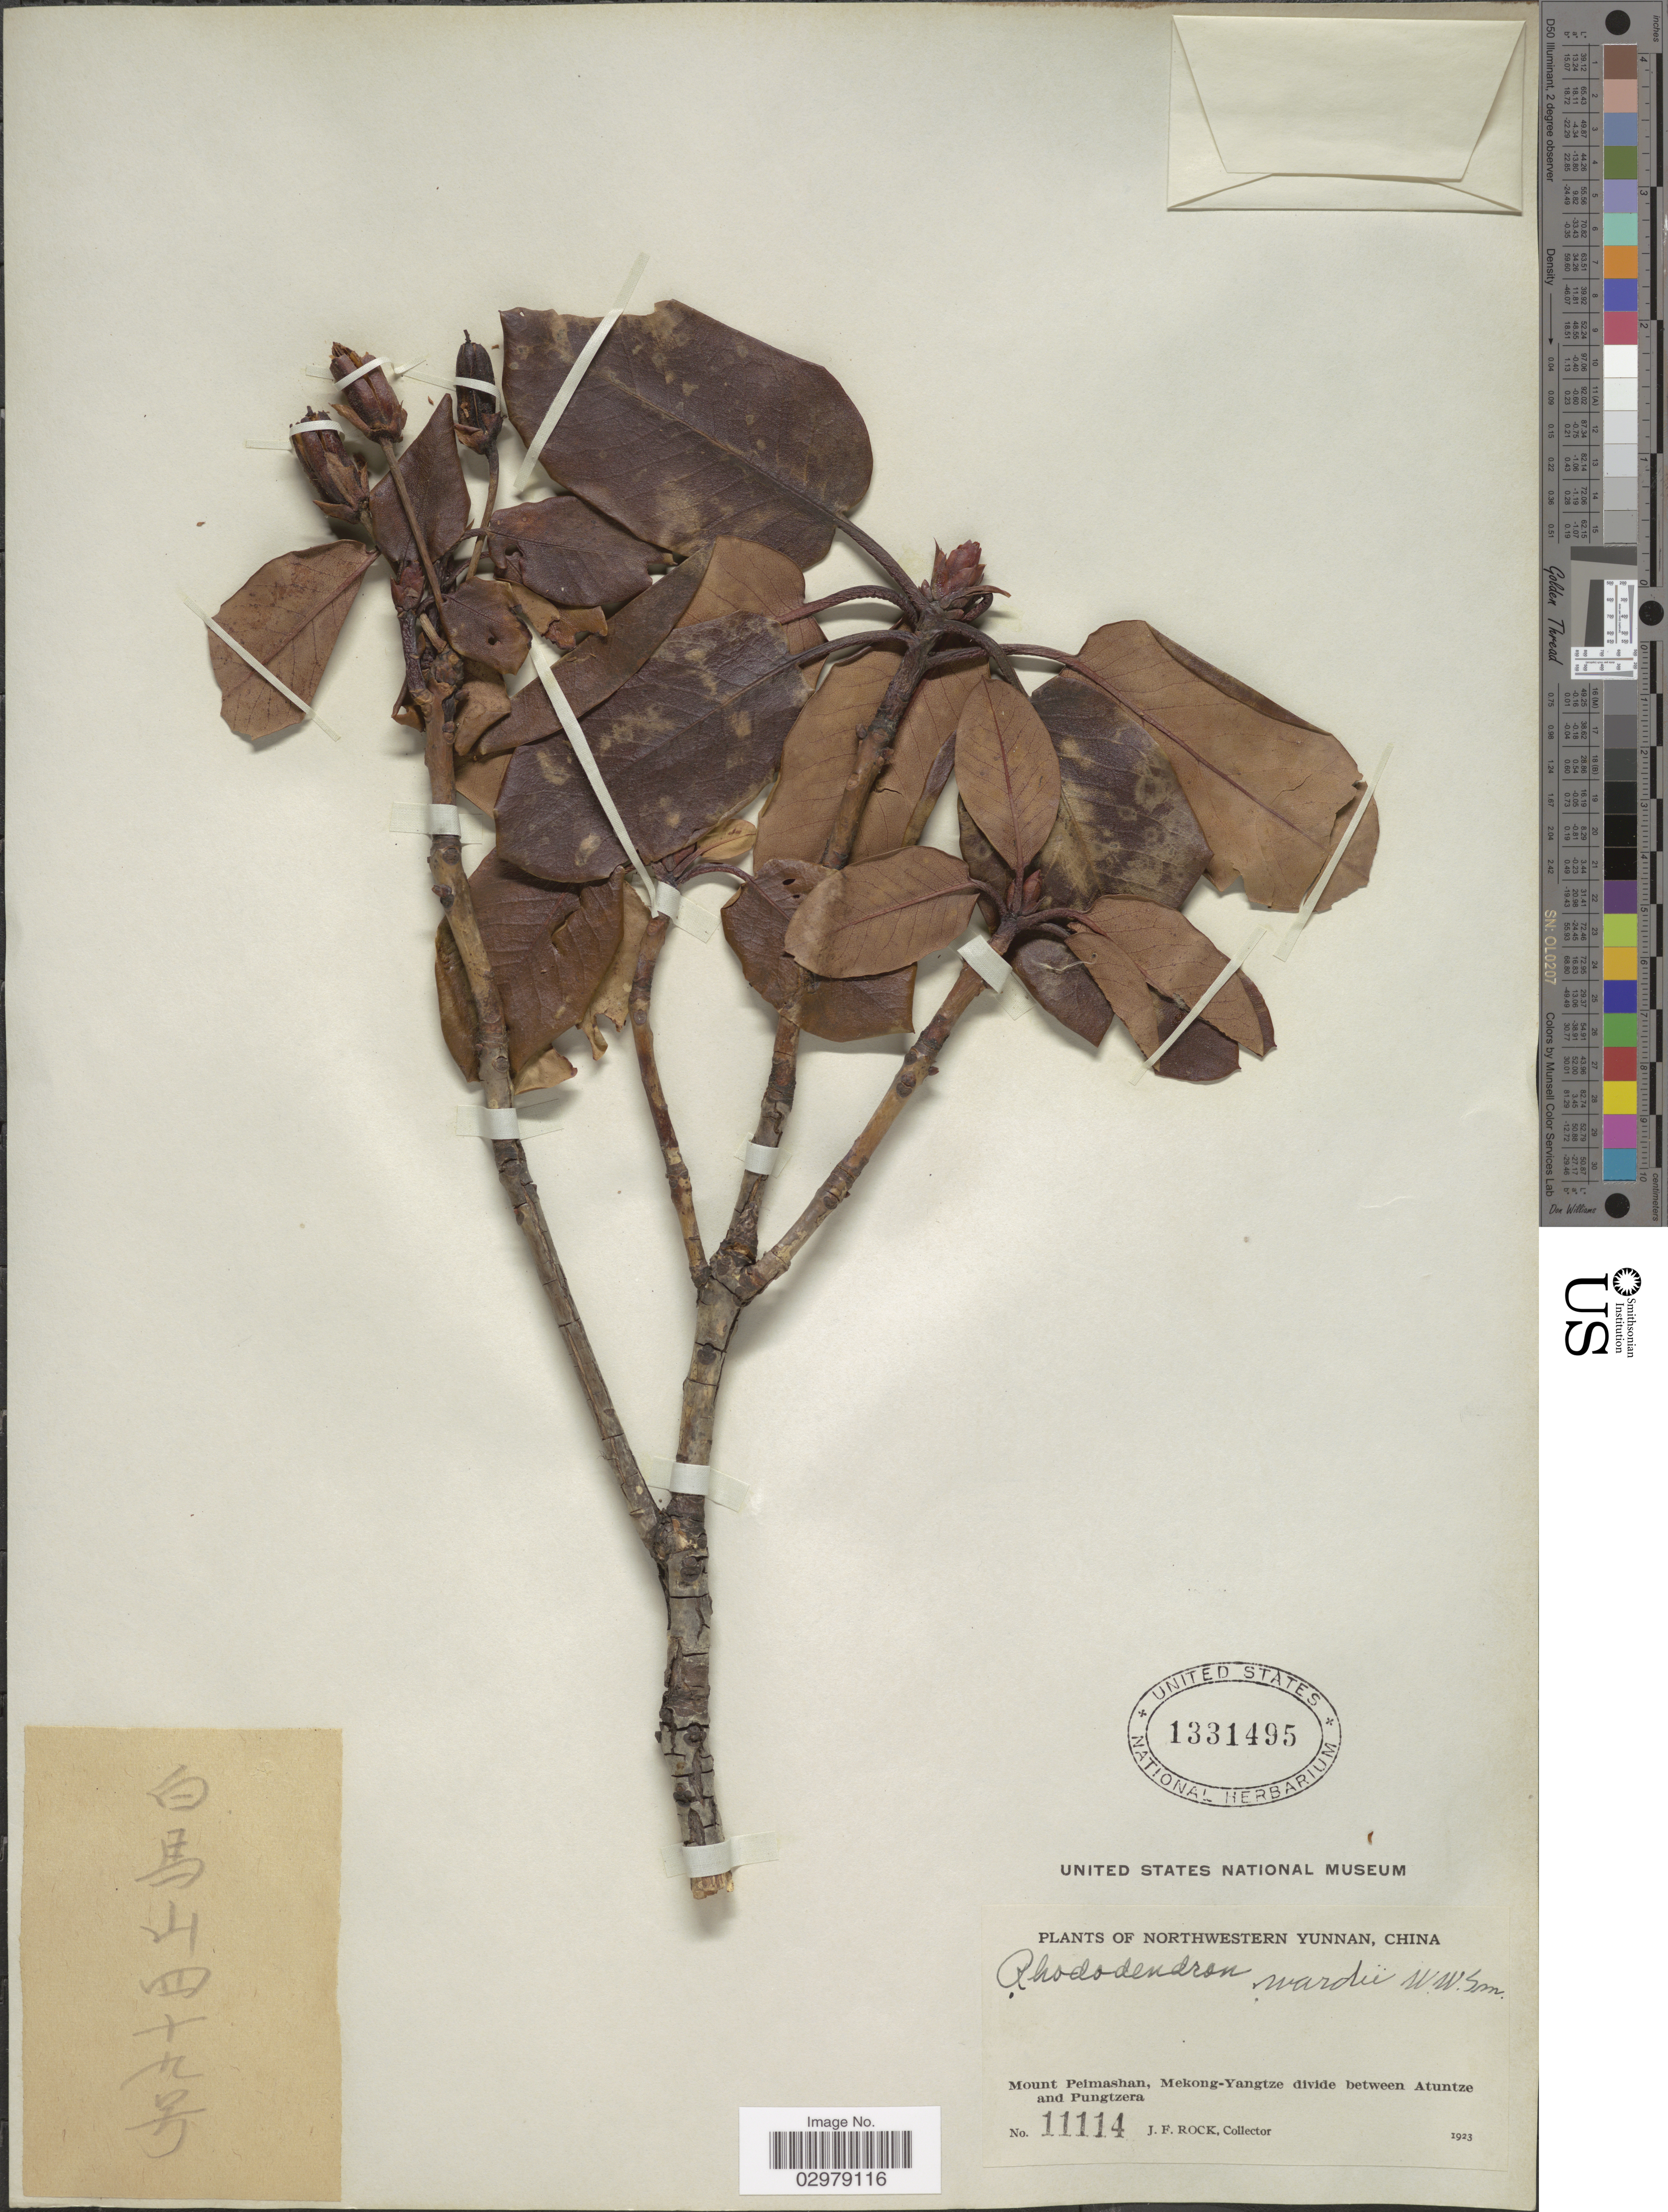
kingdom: Plantae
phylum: Tracheophyta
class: Magnoliopsida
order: Ericales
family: Ericaceae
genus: Rhododendron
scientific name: Rhododendron wardii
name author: W.W. Sm.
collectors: J. Rock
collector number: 11114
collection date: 1923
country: China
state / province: Yunnan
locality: Northwestern Yunnan. Mount Peimashan, Mekong-Yangtze divide between Atuntze and Pungtzera.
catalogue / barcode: US 1331495